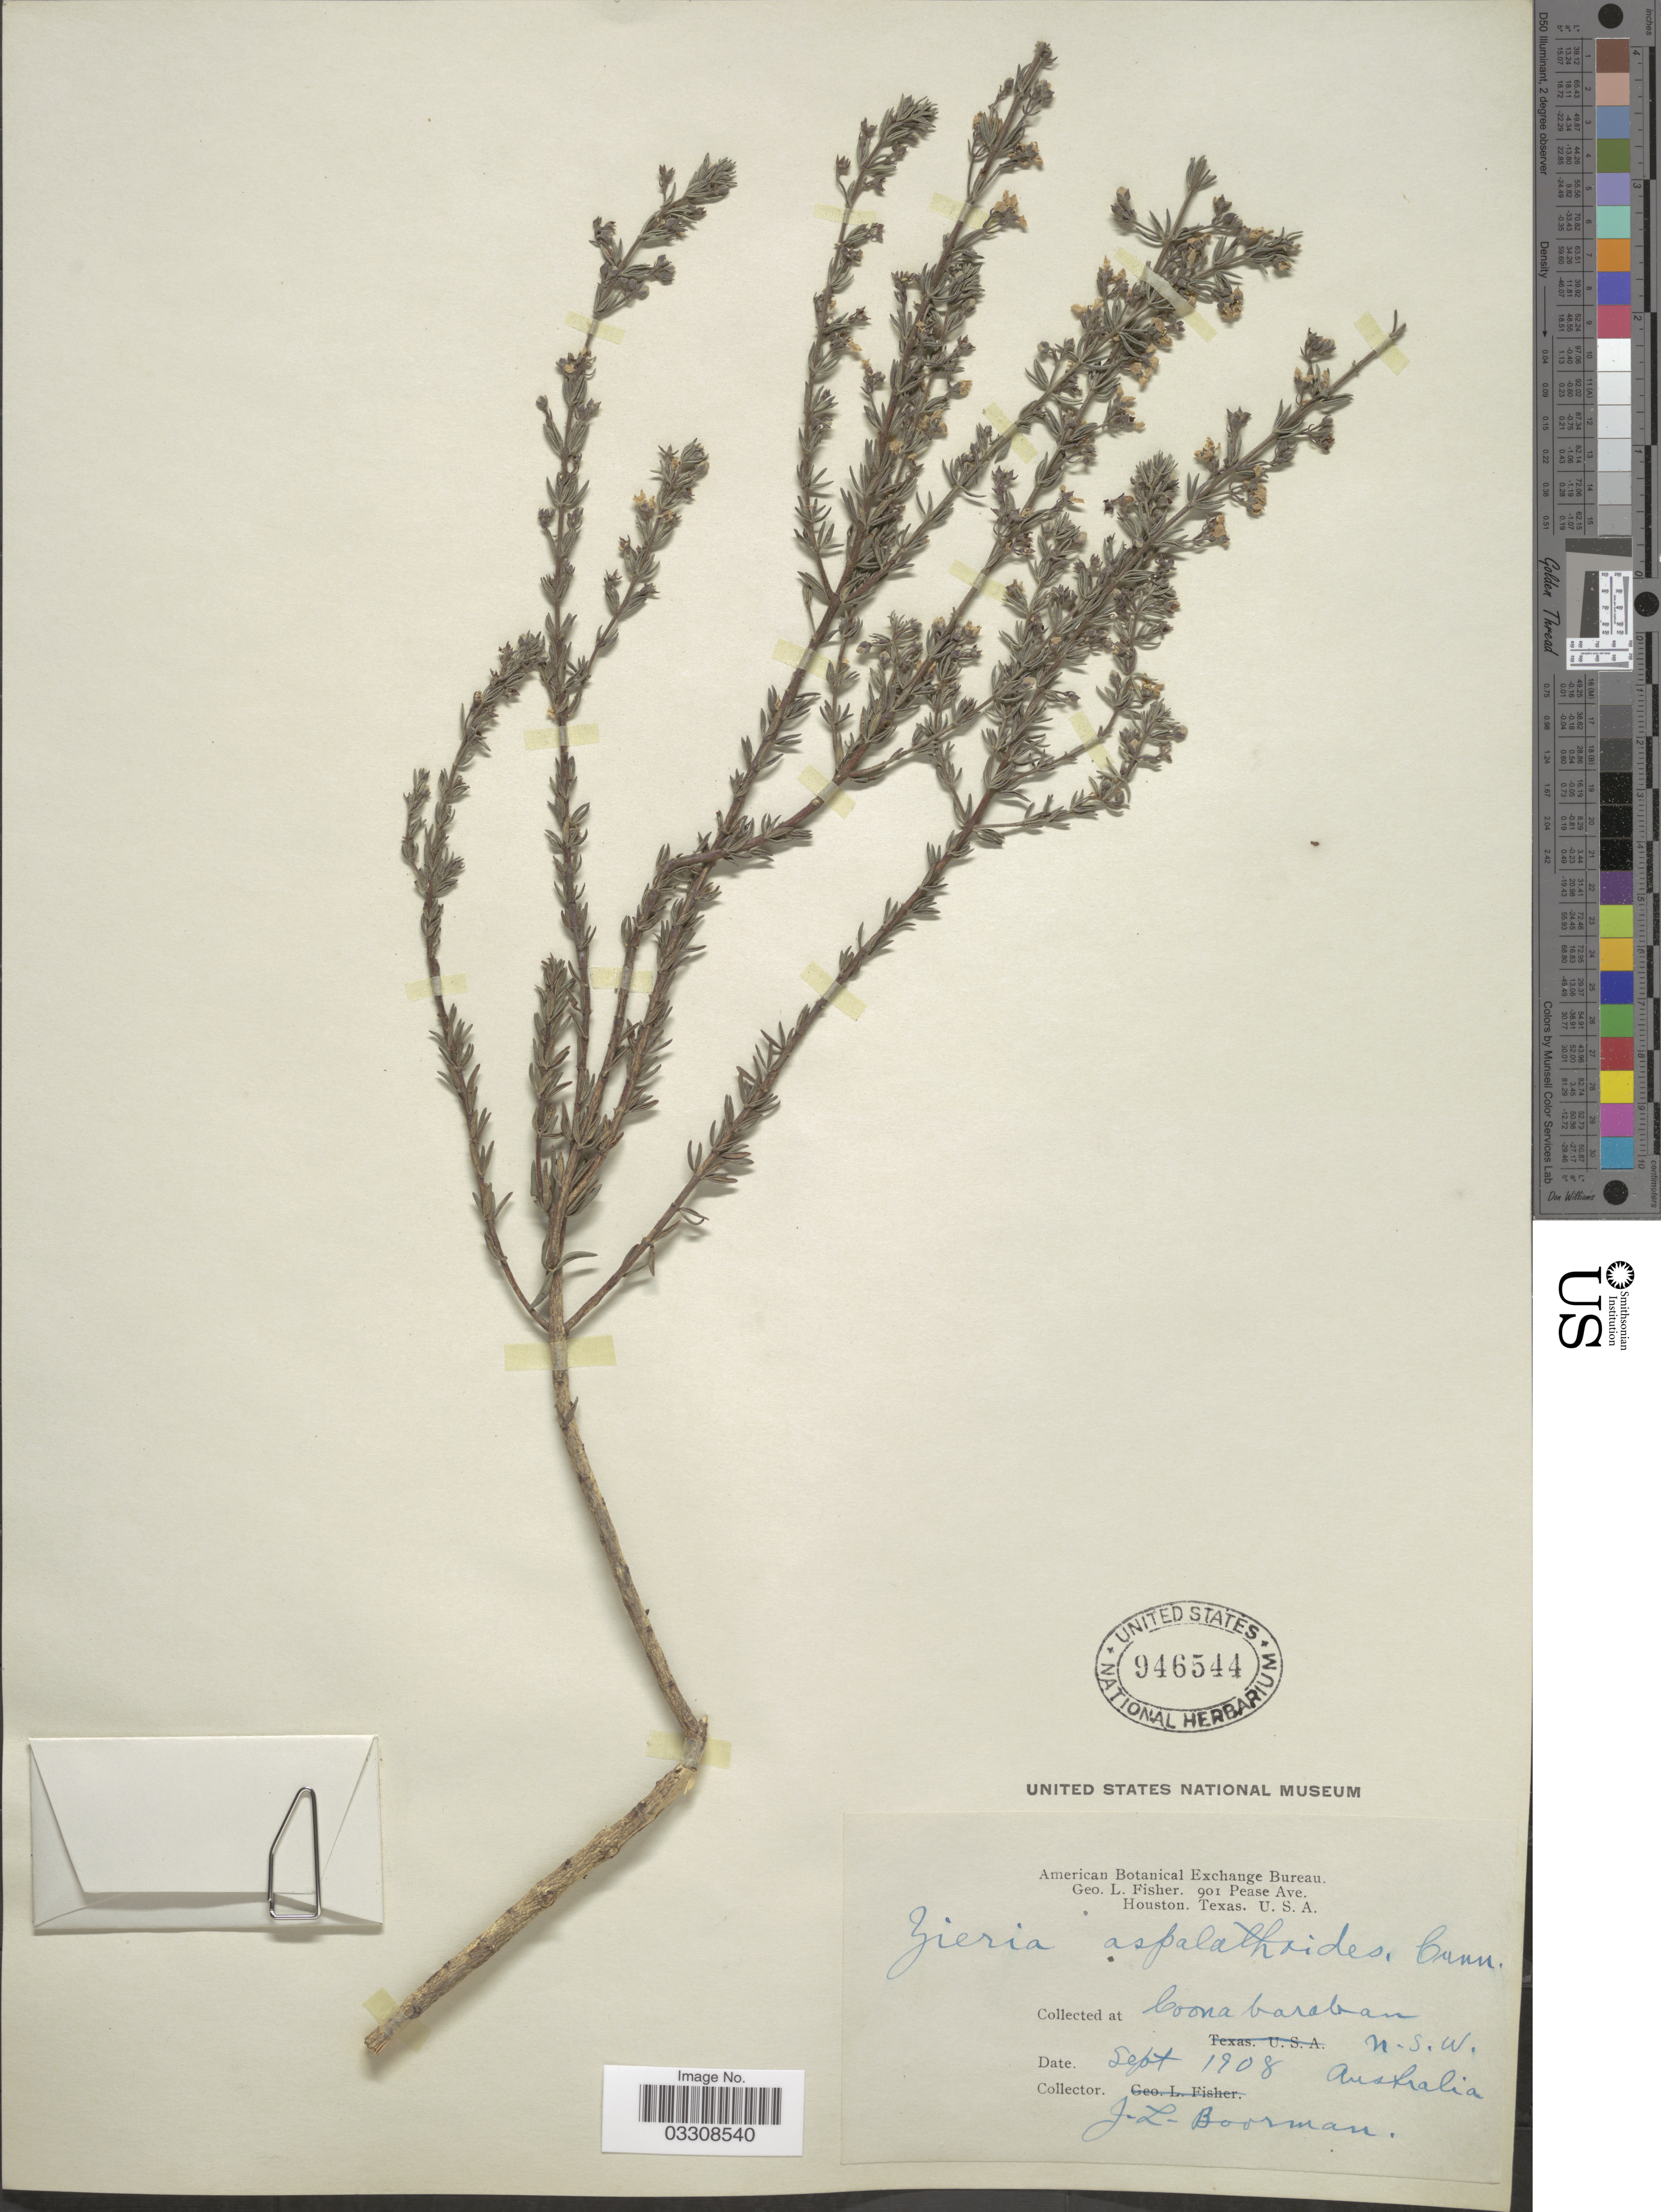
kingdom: Plantae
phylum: Tracheophyta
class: Magnoliopsida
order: Sapindales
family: Rutaceae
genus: Zieria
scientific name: Zieria aspalathoides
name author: A. Cunn. ex Benth.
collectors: J. Boorman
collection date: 1908-09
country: Australia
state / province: New South Wales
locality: Coonabarabran.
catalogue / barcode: US 946544